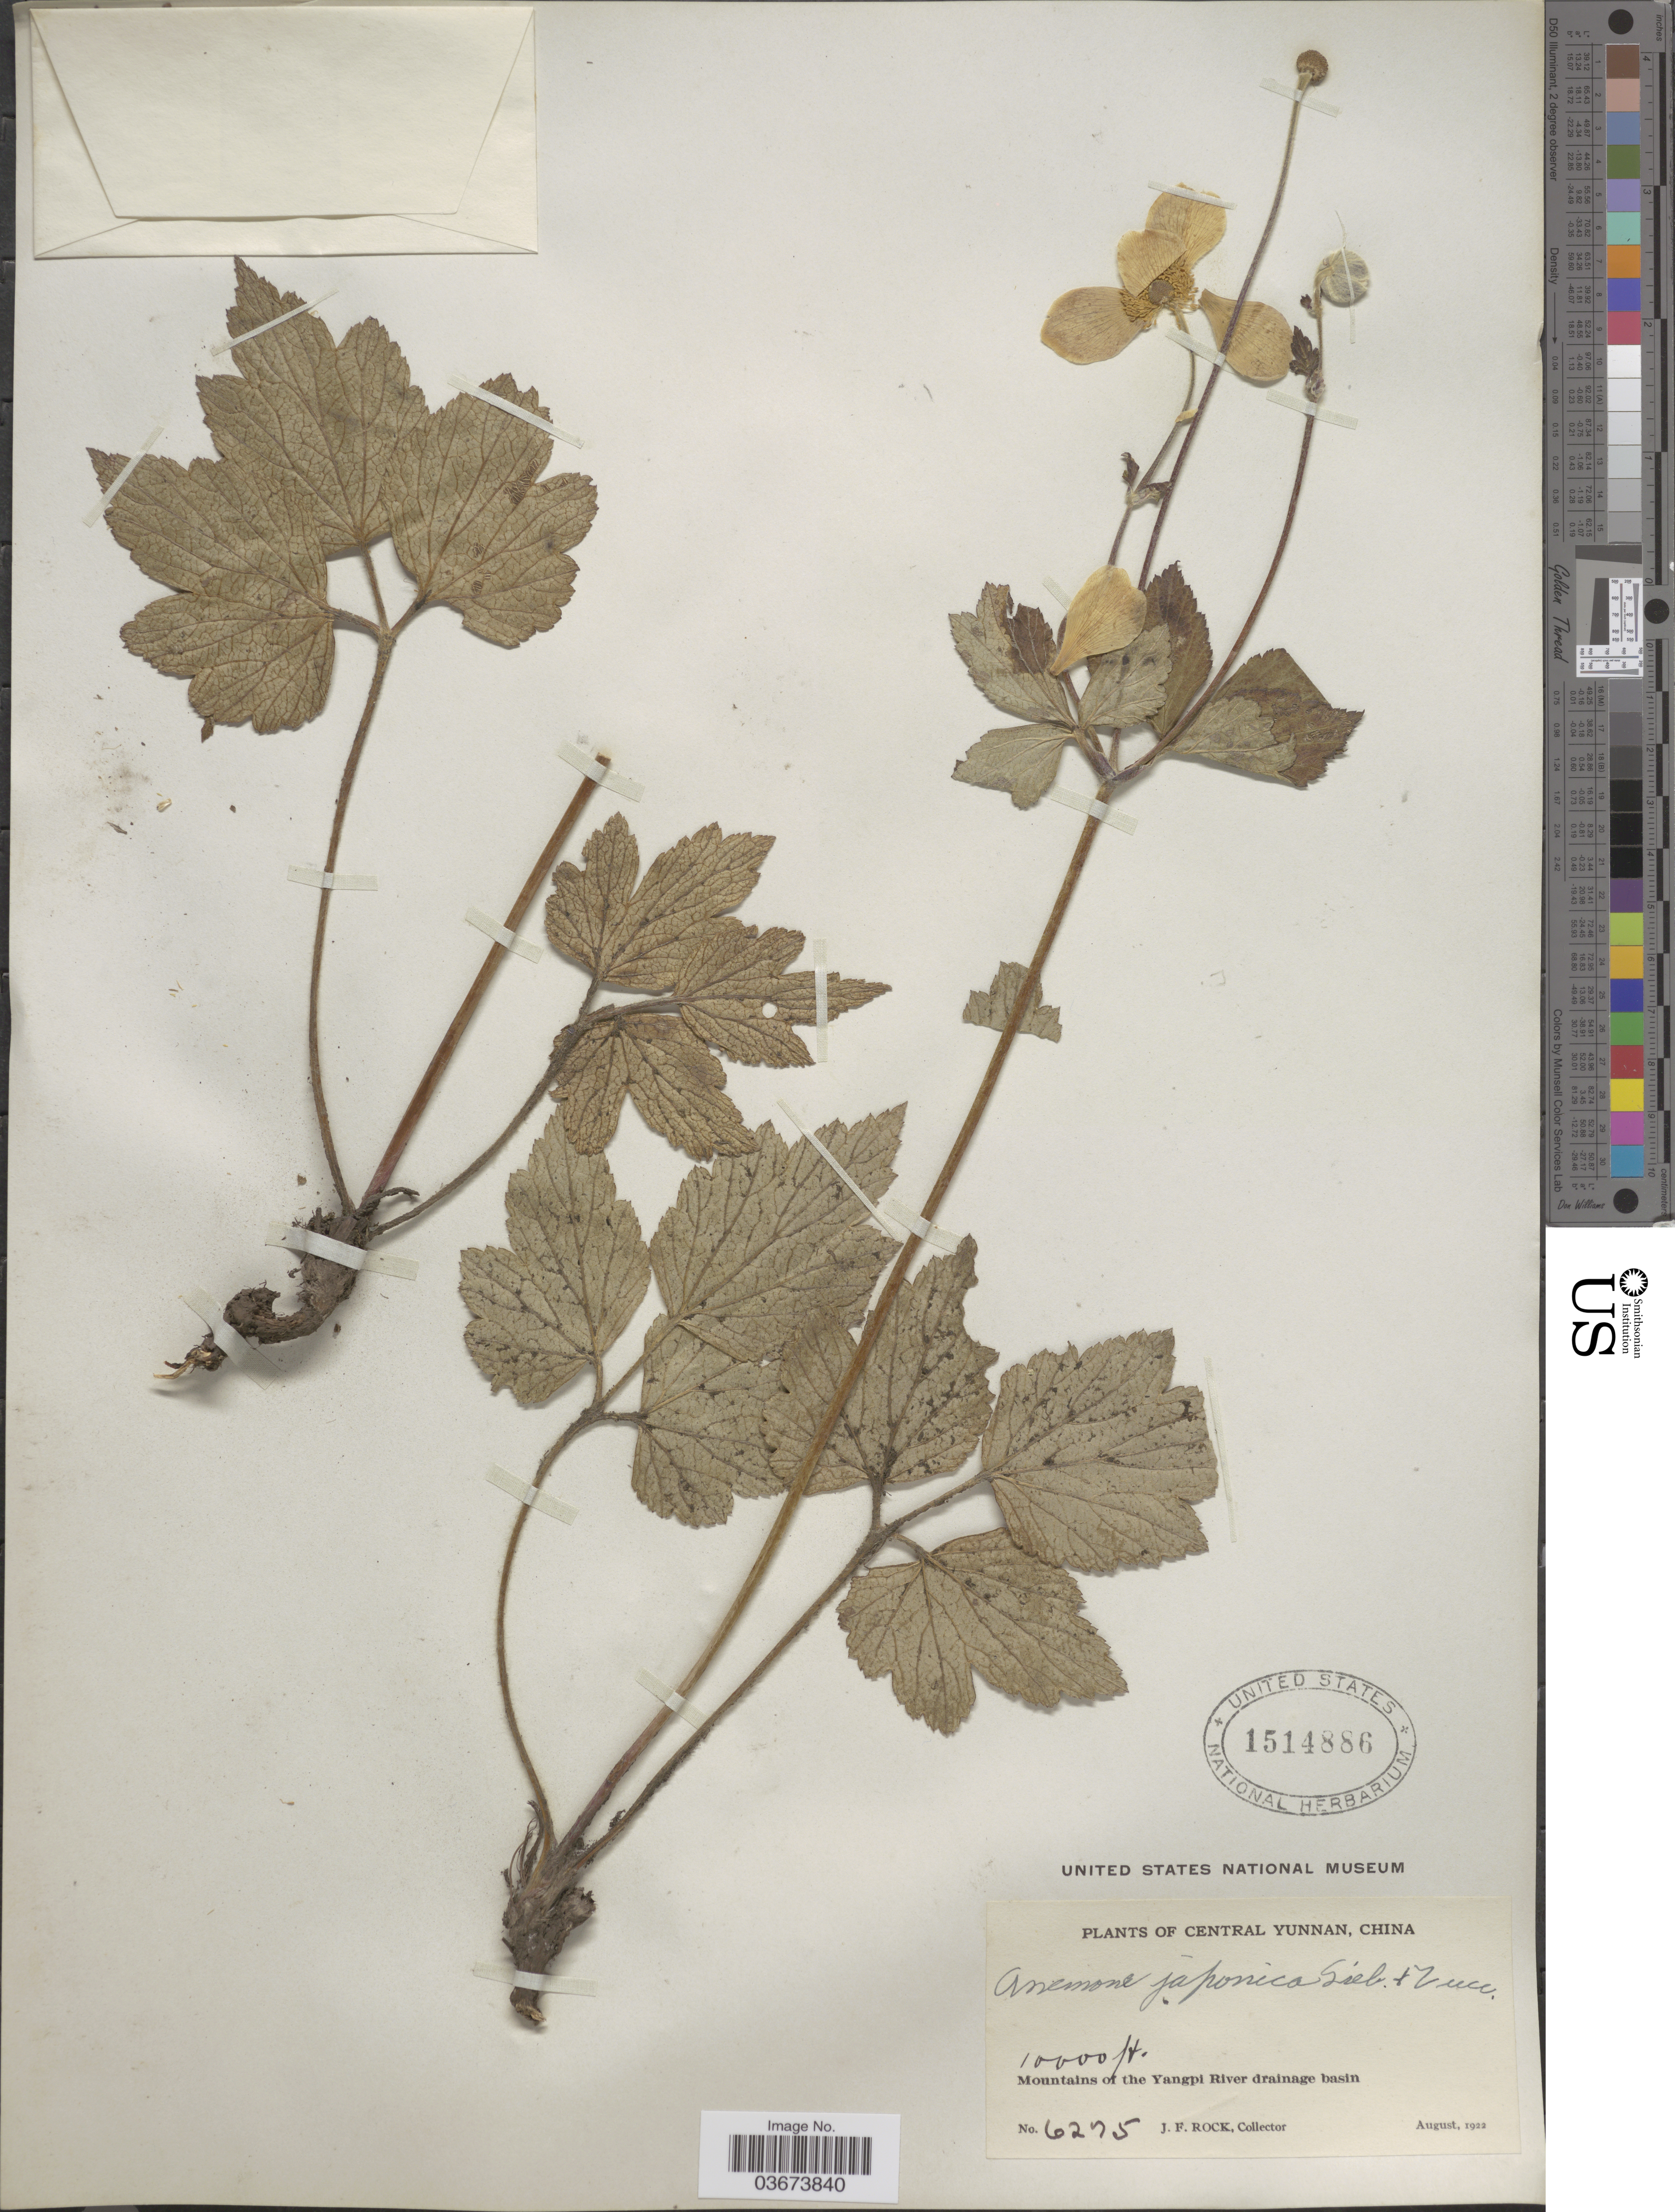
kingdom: Plantae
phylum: Tracheophyta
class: Magnoliopsida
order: Ranunculales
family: Ranunculaceae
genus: Anemone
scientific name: Anemone japonica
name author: Houtt.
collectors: J. Rock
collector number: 6275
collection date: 1922-08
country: China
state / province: Yunnan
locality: Central Yunnan. mountain of the Yangpi River drainage basin.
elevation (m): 3048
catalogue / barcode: US 1514886